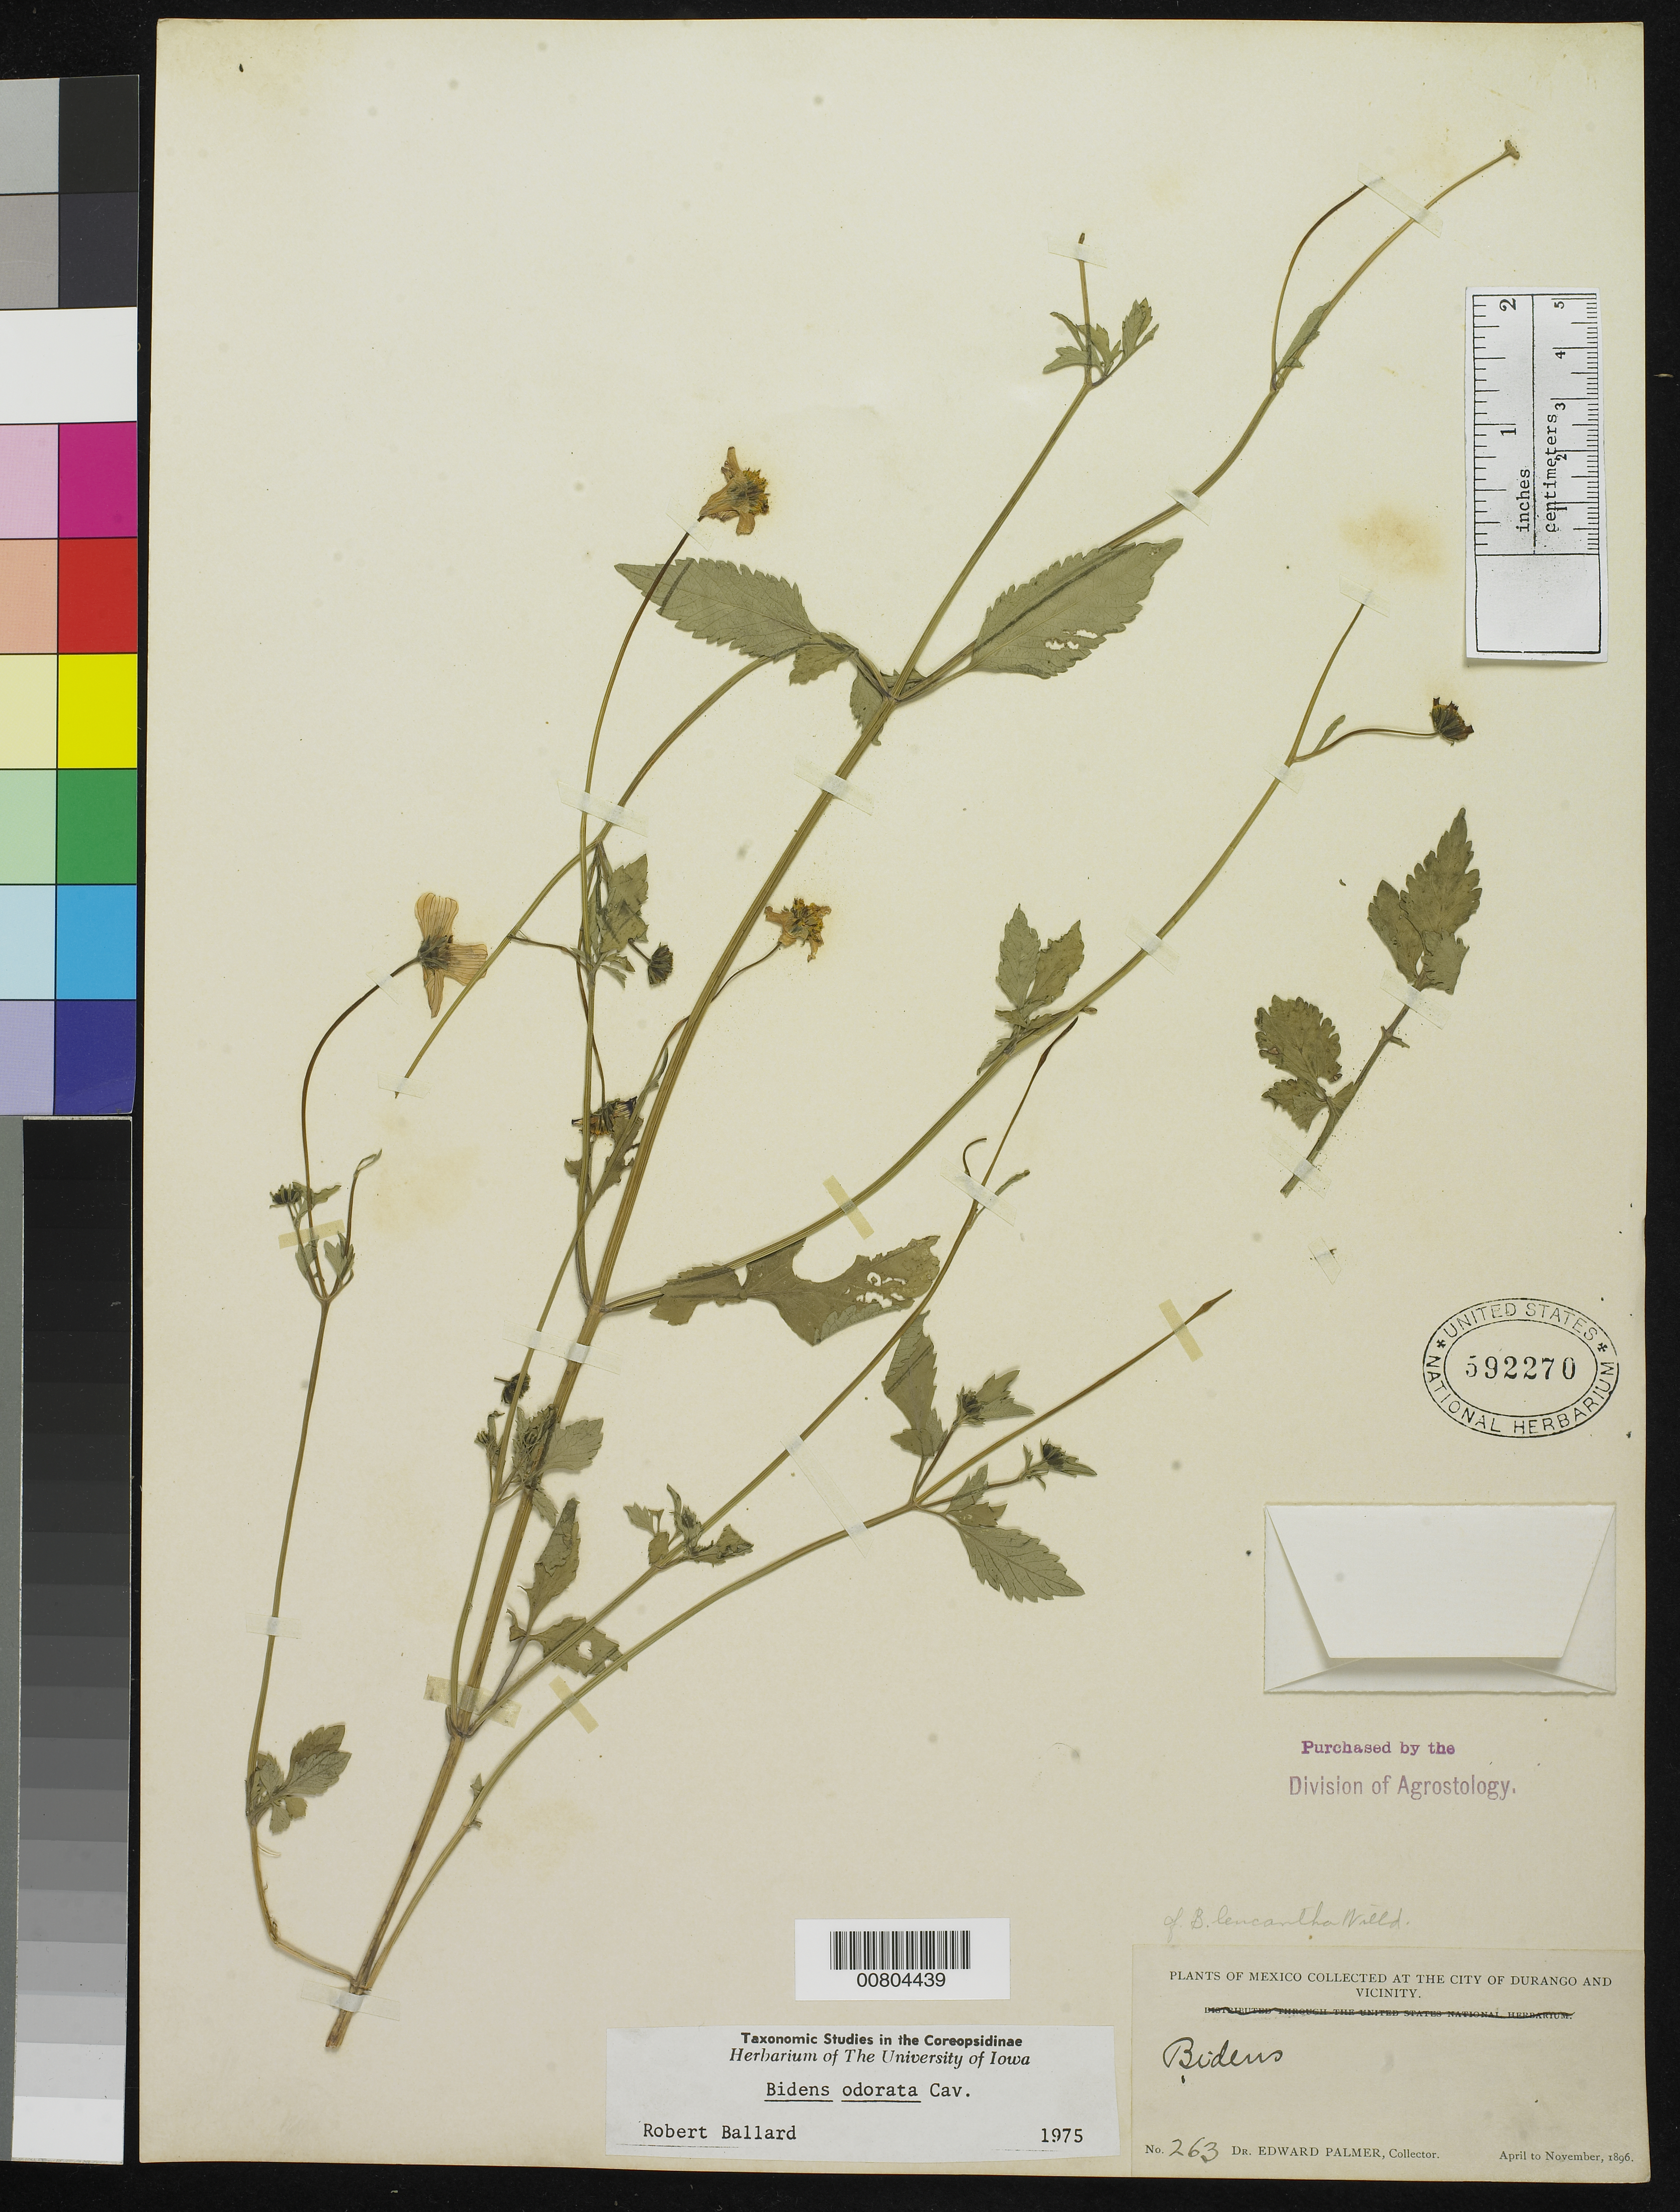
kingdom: Plantae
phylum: Tracheophyta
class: Magnoliopsida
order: Asterales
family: Asteraceae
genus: Bidens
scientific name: Bidens odorata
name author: Cav.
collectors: E. Palmer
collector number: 263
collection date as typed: Apr 1896 to -- Nov 1896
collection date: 1896-04/1896-11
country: Mexico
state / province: Durango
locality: City of Durango and vicinity.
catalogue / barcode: US 592270